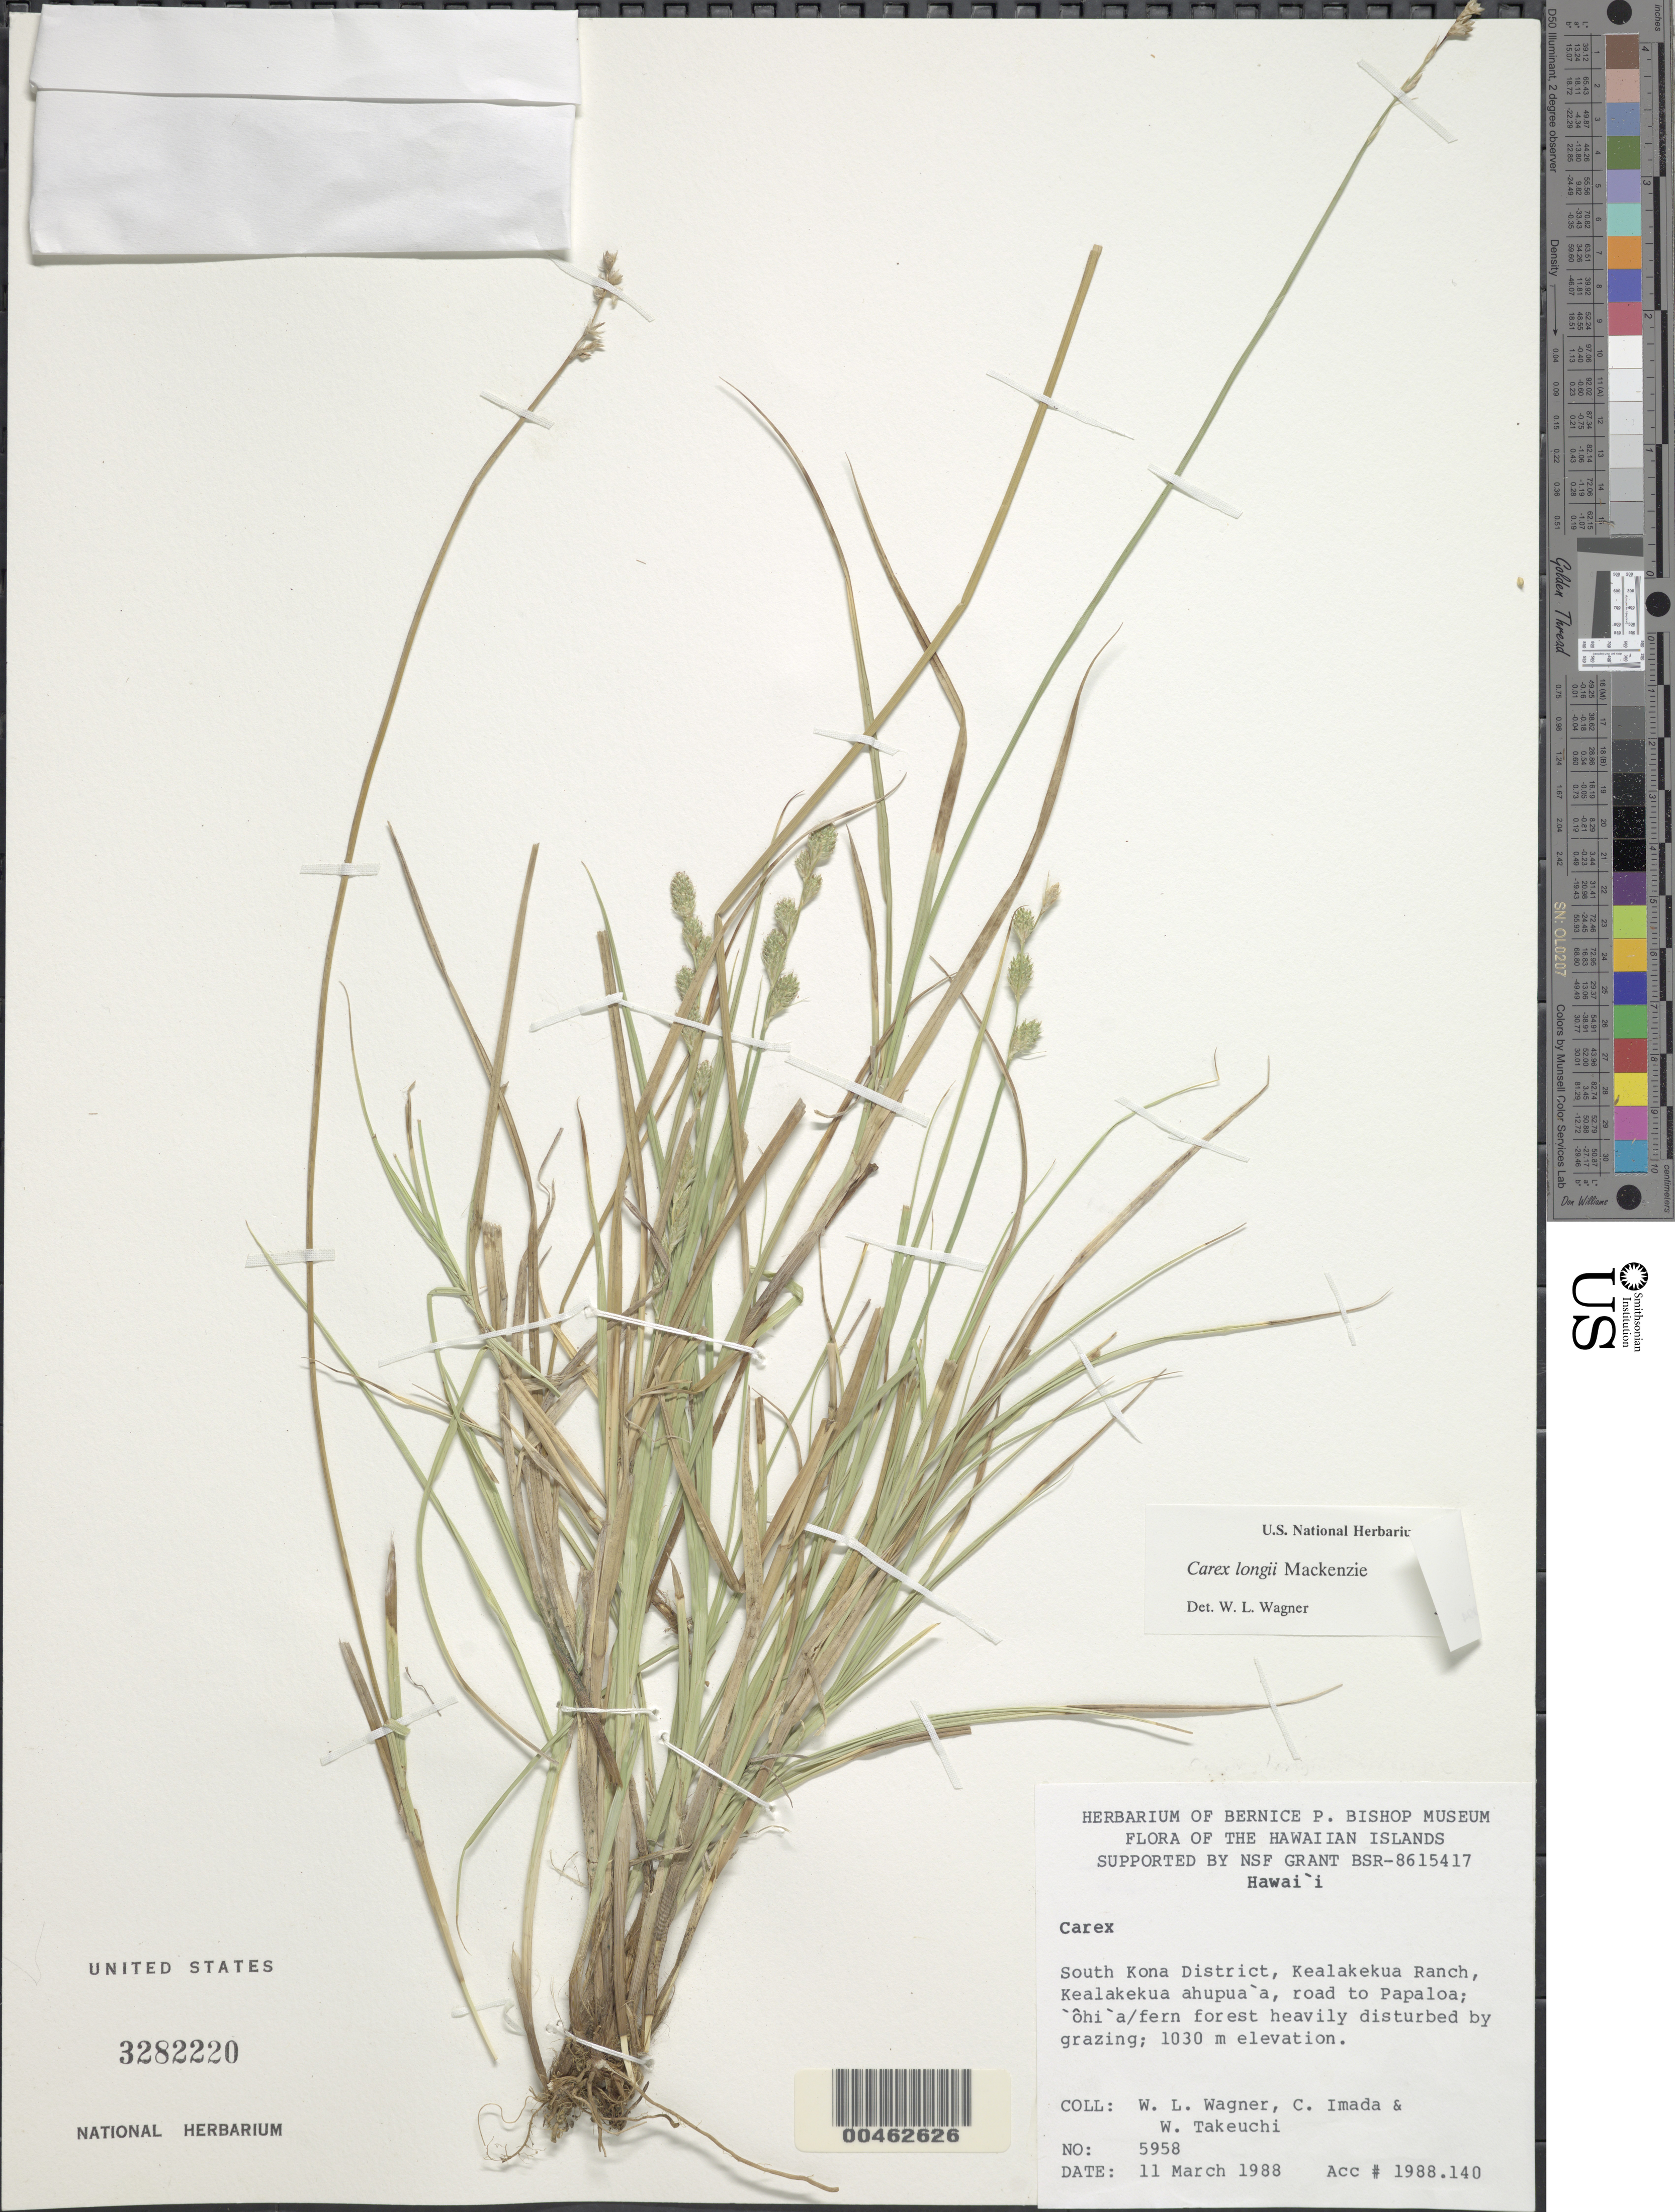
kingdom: Plantae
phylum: Tracheophyta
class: Liliopsida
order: Poales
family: Cyperaceae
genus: Carex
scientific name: Carex longii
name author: Mack.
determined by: Wagner, W. L., (BOT), Smithsonian Institution - National Museum of Natural History (UNITED STATES)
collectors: W. L. Wagner, C. Imada & W. N. Takeuchi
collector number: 5958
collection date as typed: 11 Mar 1988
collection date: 1988-03-11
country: United States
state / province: Hawaii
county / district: Hawaii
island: Hawaii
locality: S Kona District, Kealakekua Ranch, Kealakekua ahupua a, road to Papaloa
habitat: Fern forest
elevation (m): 1030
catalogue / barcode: US 3282220